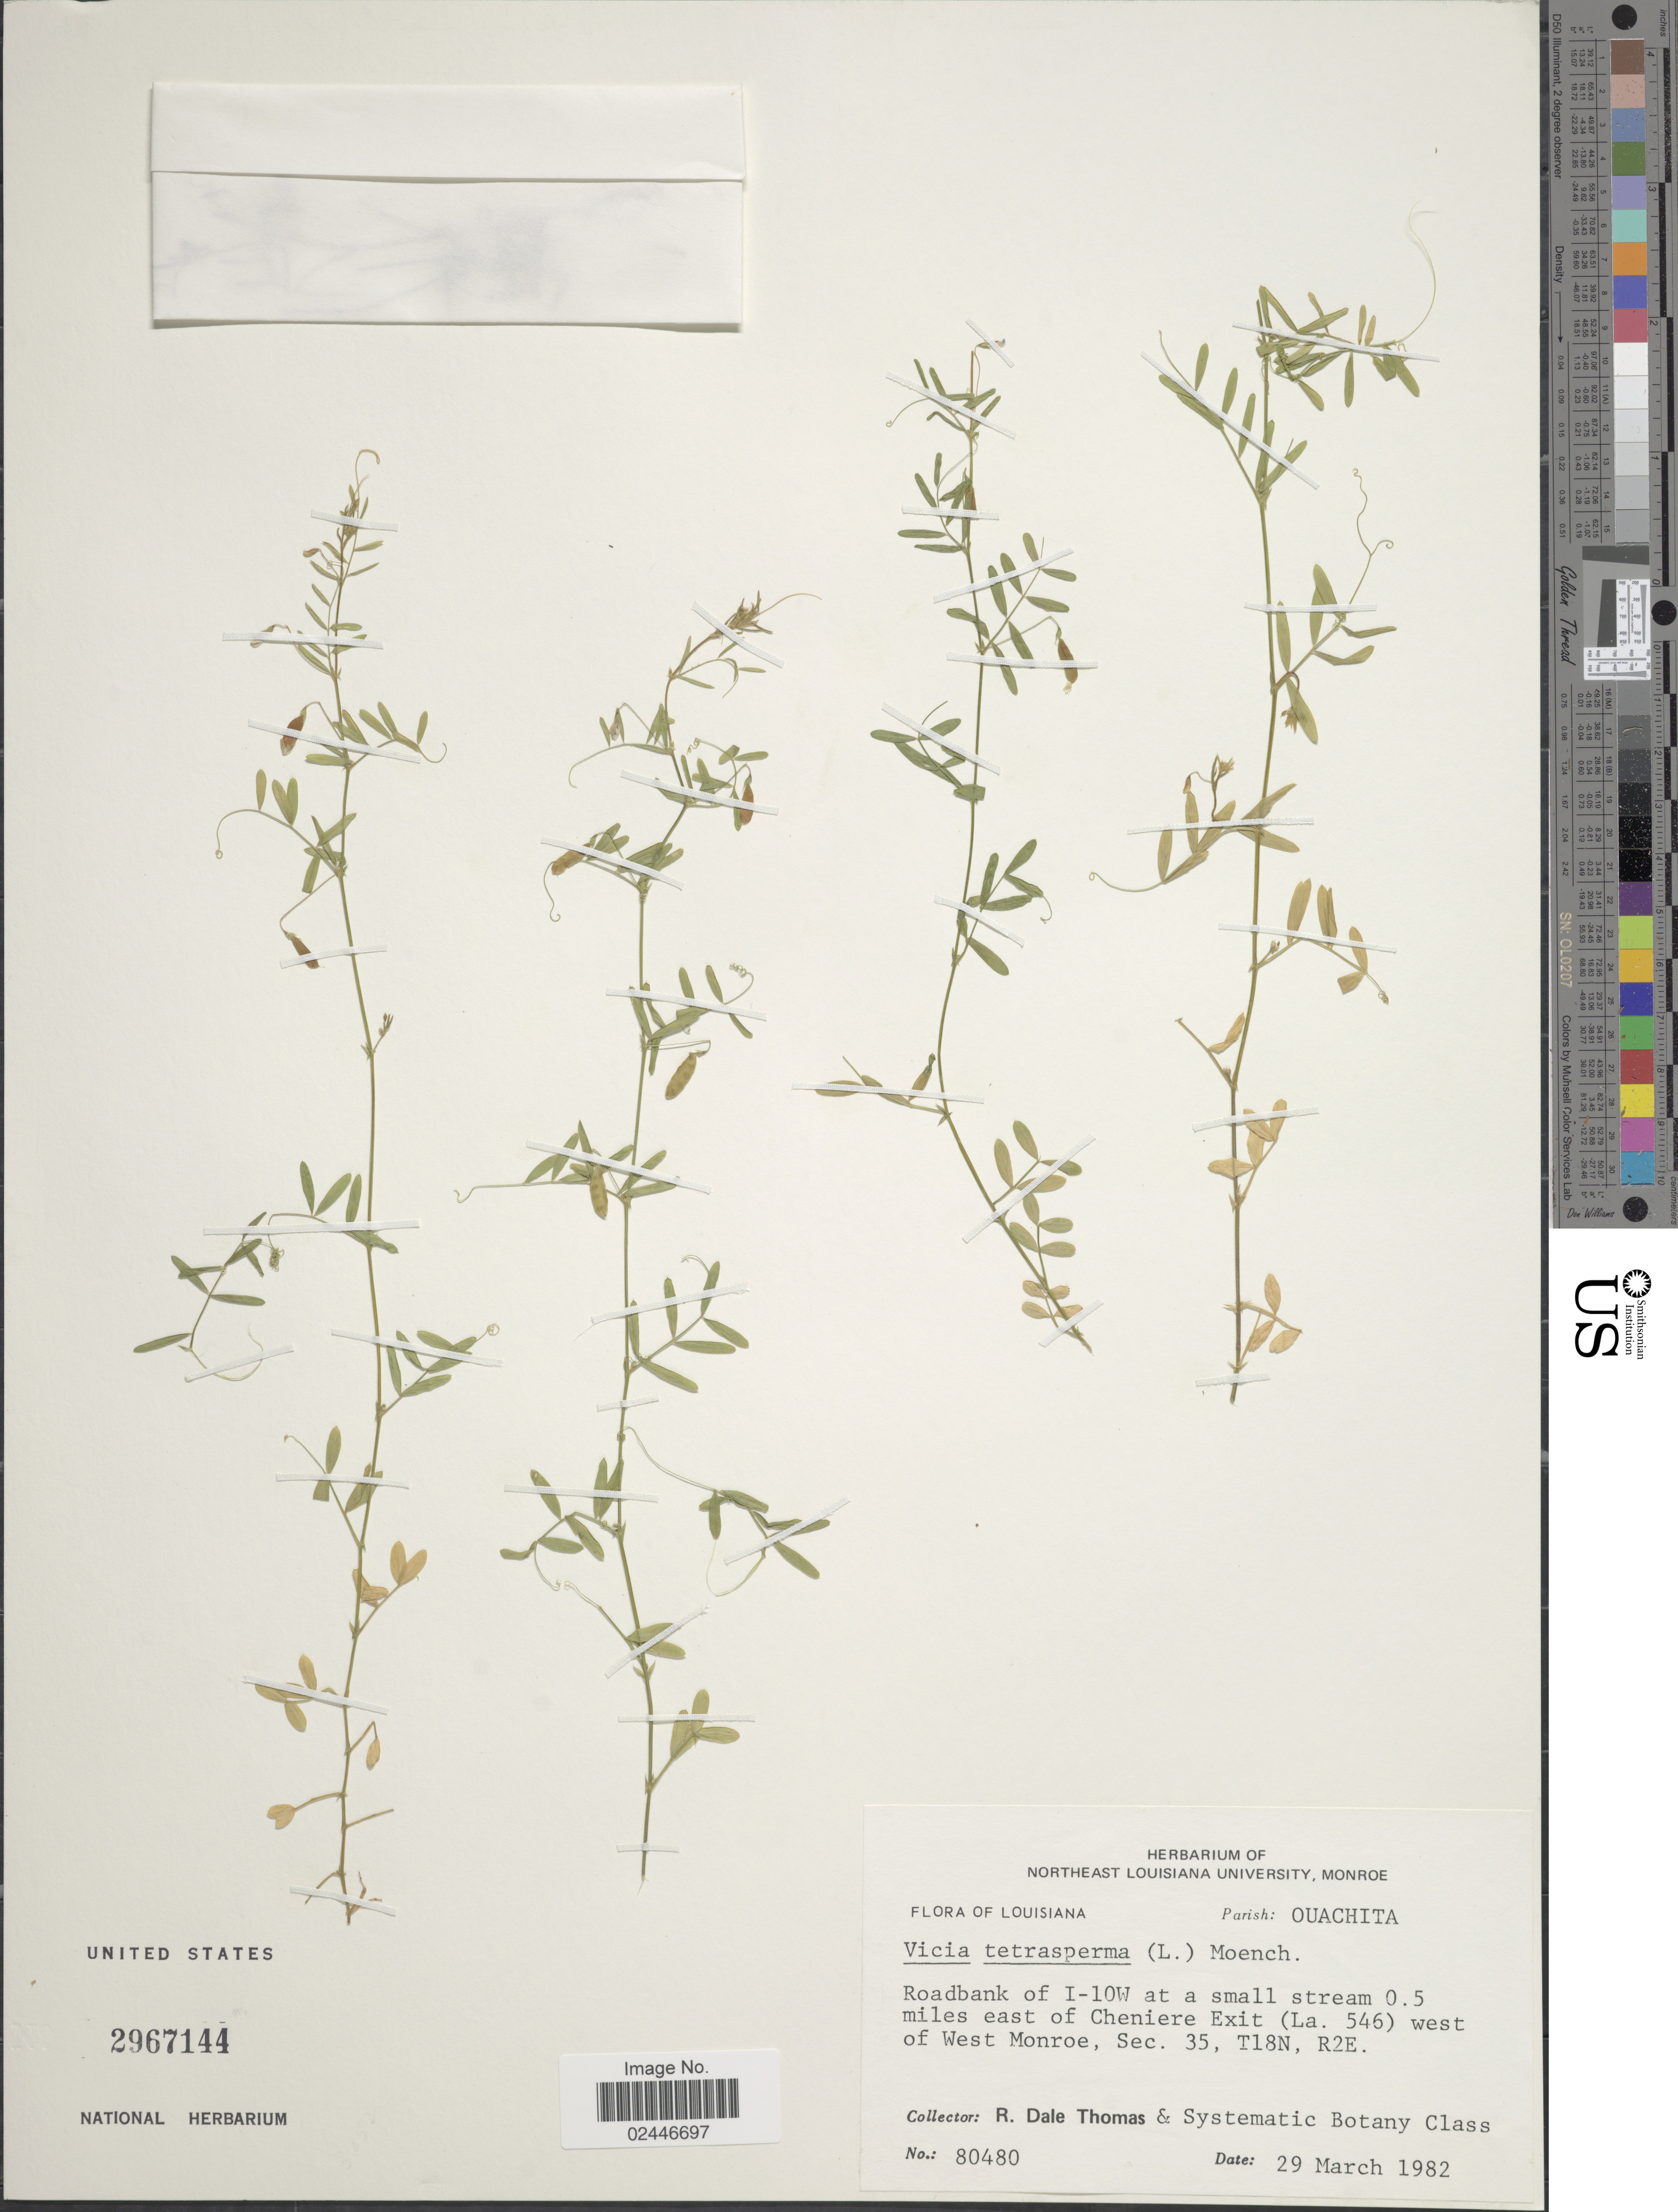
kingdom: Plantae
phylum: Tracheophyta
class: Magnoliopsida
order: Fabales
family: Fabaceae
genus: Vicia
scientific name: Vicia tetrasperma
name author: (L.) Schreb.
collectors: R. Thomas & Systematic Botany Class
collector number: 80480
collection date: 1982-03-29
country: United States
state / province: Louisiana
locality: Parish Ouachita, roadbank of I-10W at a small stream 0.5 miles east of Cheniere Exit (La. 546) west of West Monroe, Sec. 35, T18N, R2E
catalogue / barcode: US 2967144